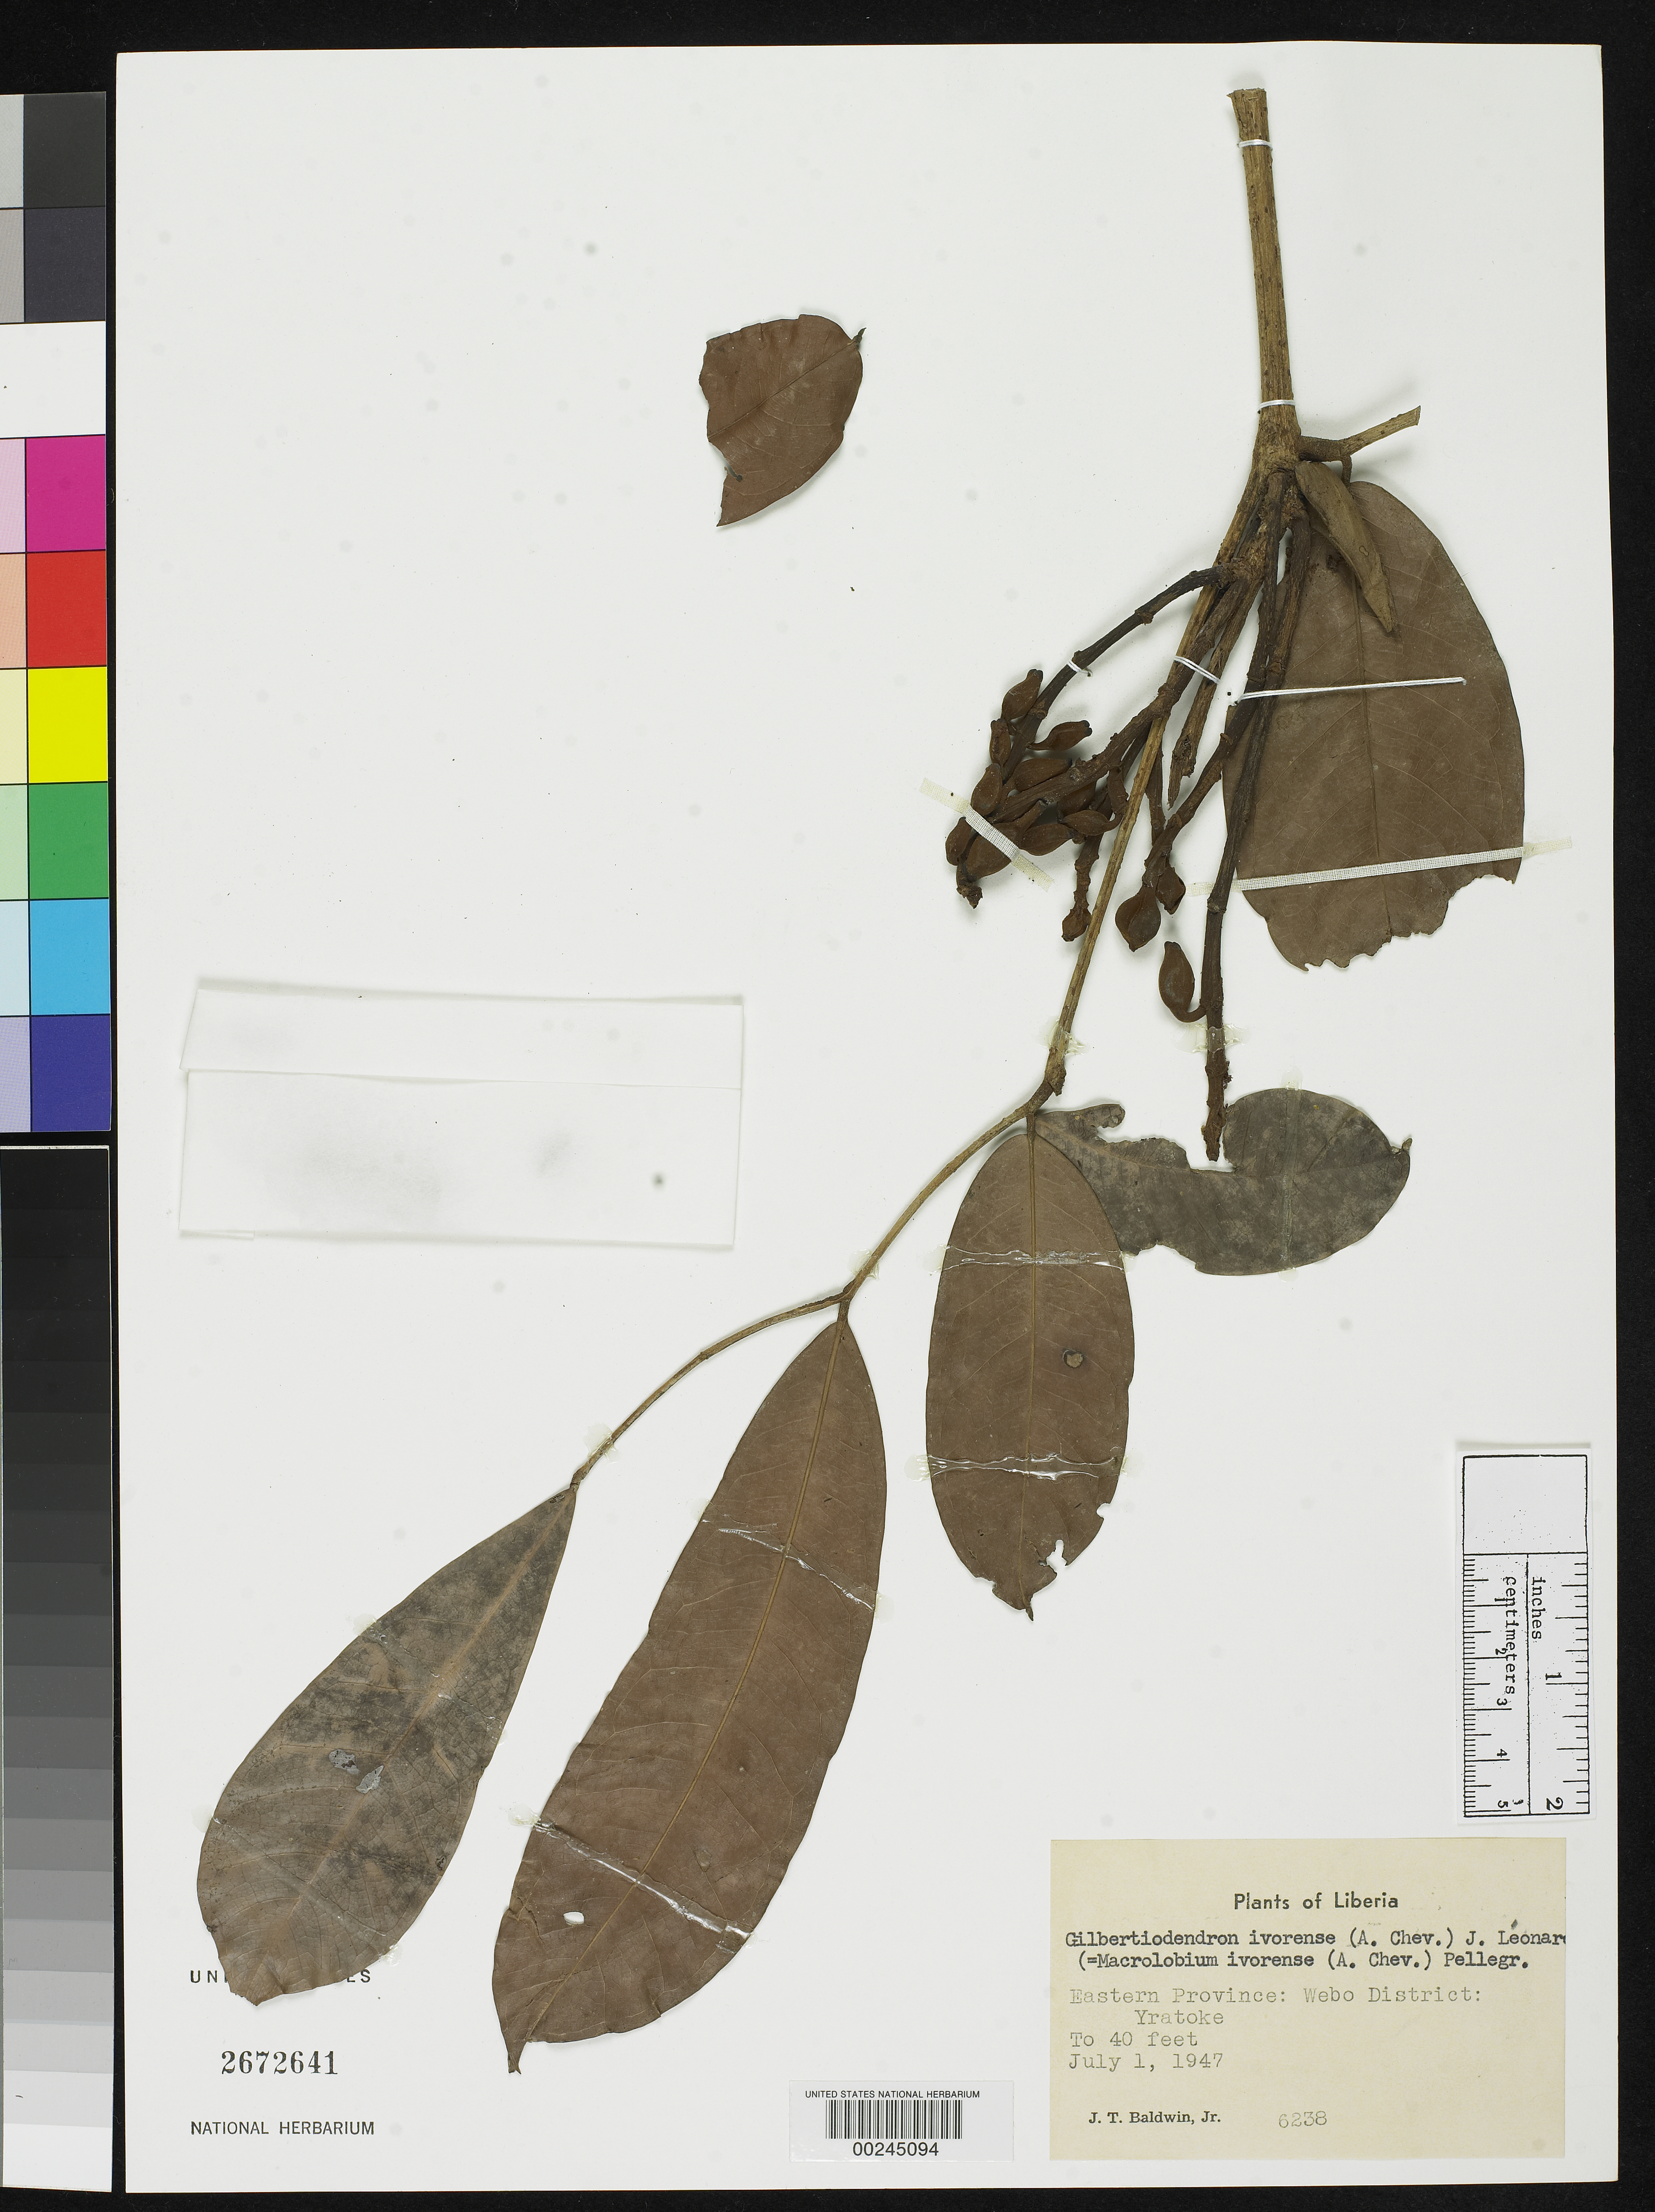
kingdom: Plantae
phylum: Tracheophyta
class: Magnoliopsida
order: Fabales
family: Fabaceae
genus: Gilbertiodendron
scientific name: Gilbertiodendron ivorense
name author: (A. Chev.) J. Léonard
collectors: J. T. Baldwin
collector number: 6238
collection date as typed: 01 Jul 1947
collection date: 1947-07-01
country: Liberia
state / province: River Gee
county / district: Webo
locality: Yratoke; webo dist.; eastern prov.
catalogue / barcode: US 2672641